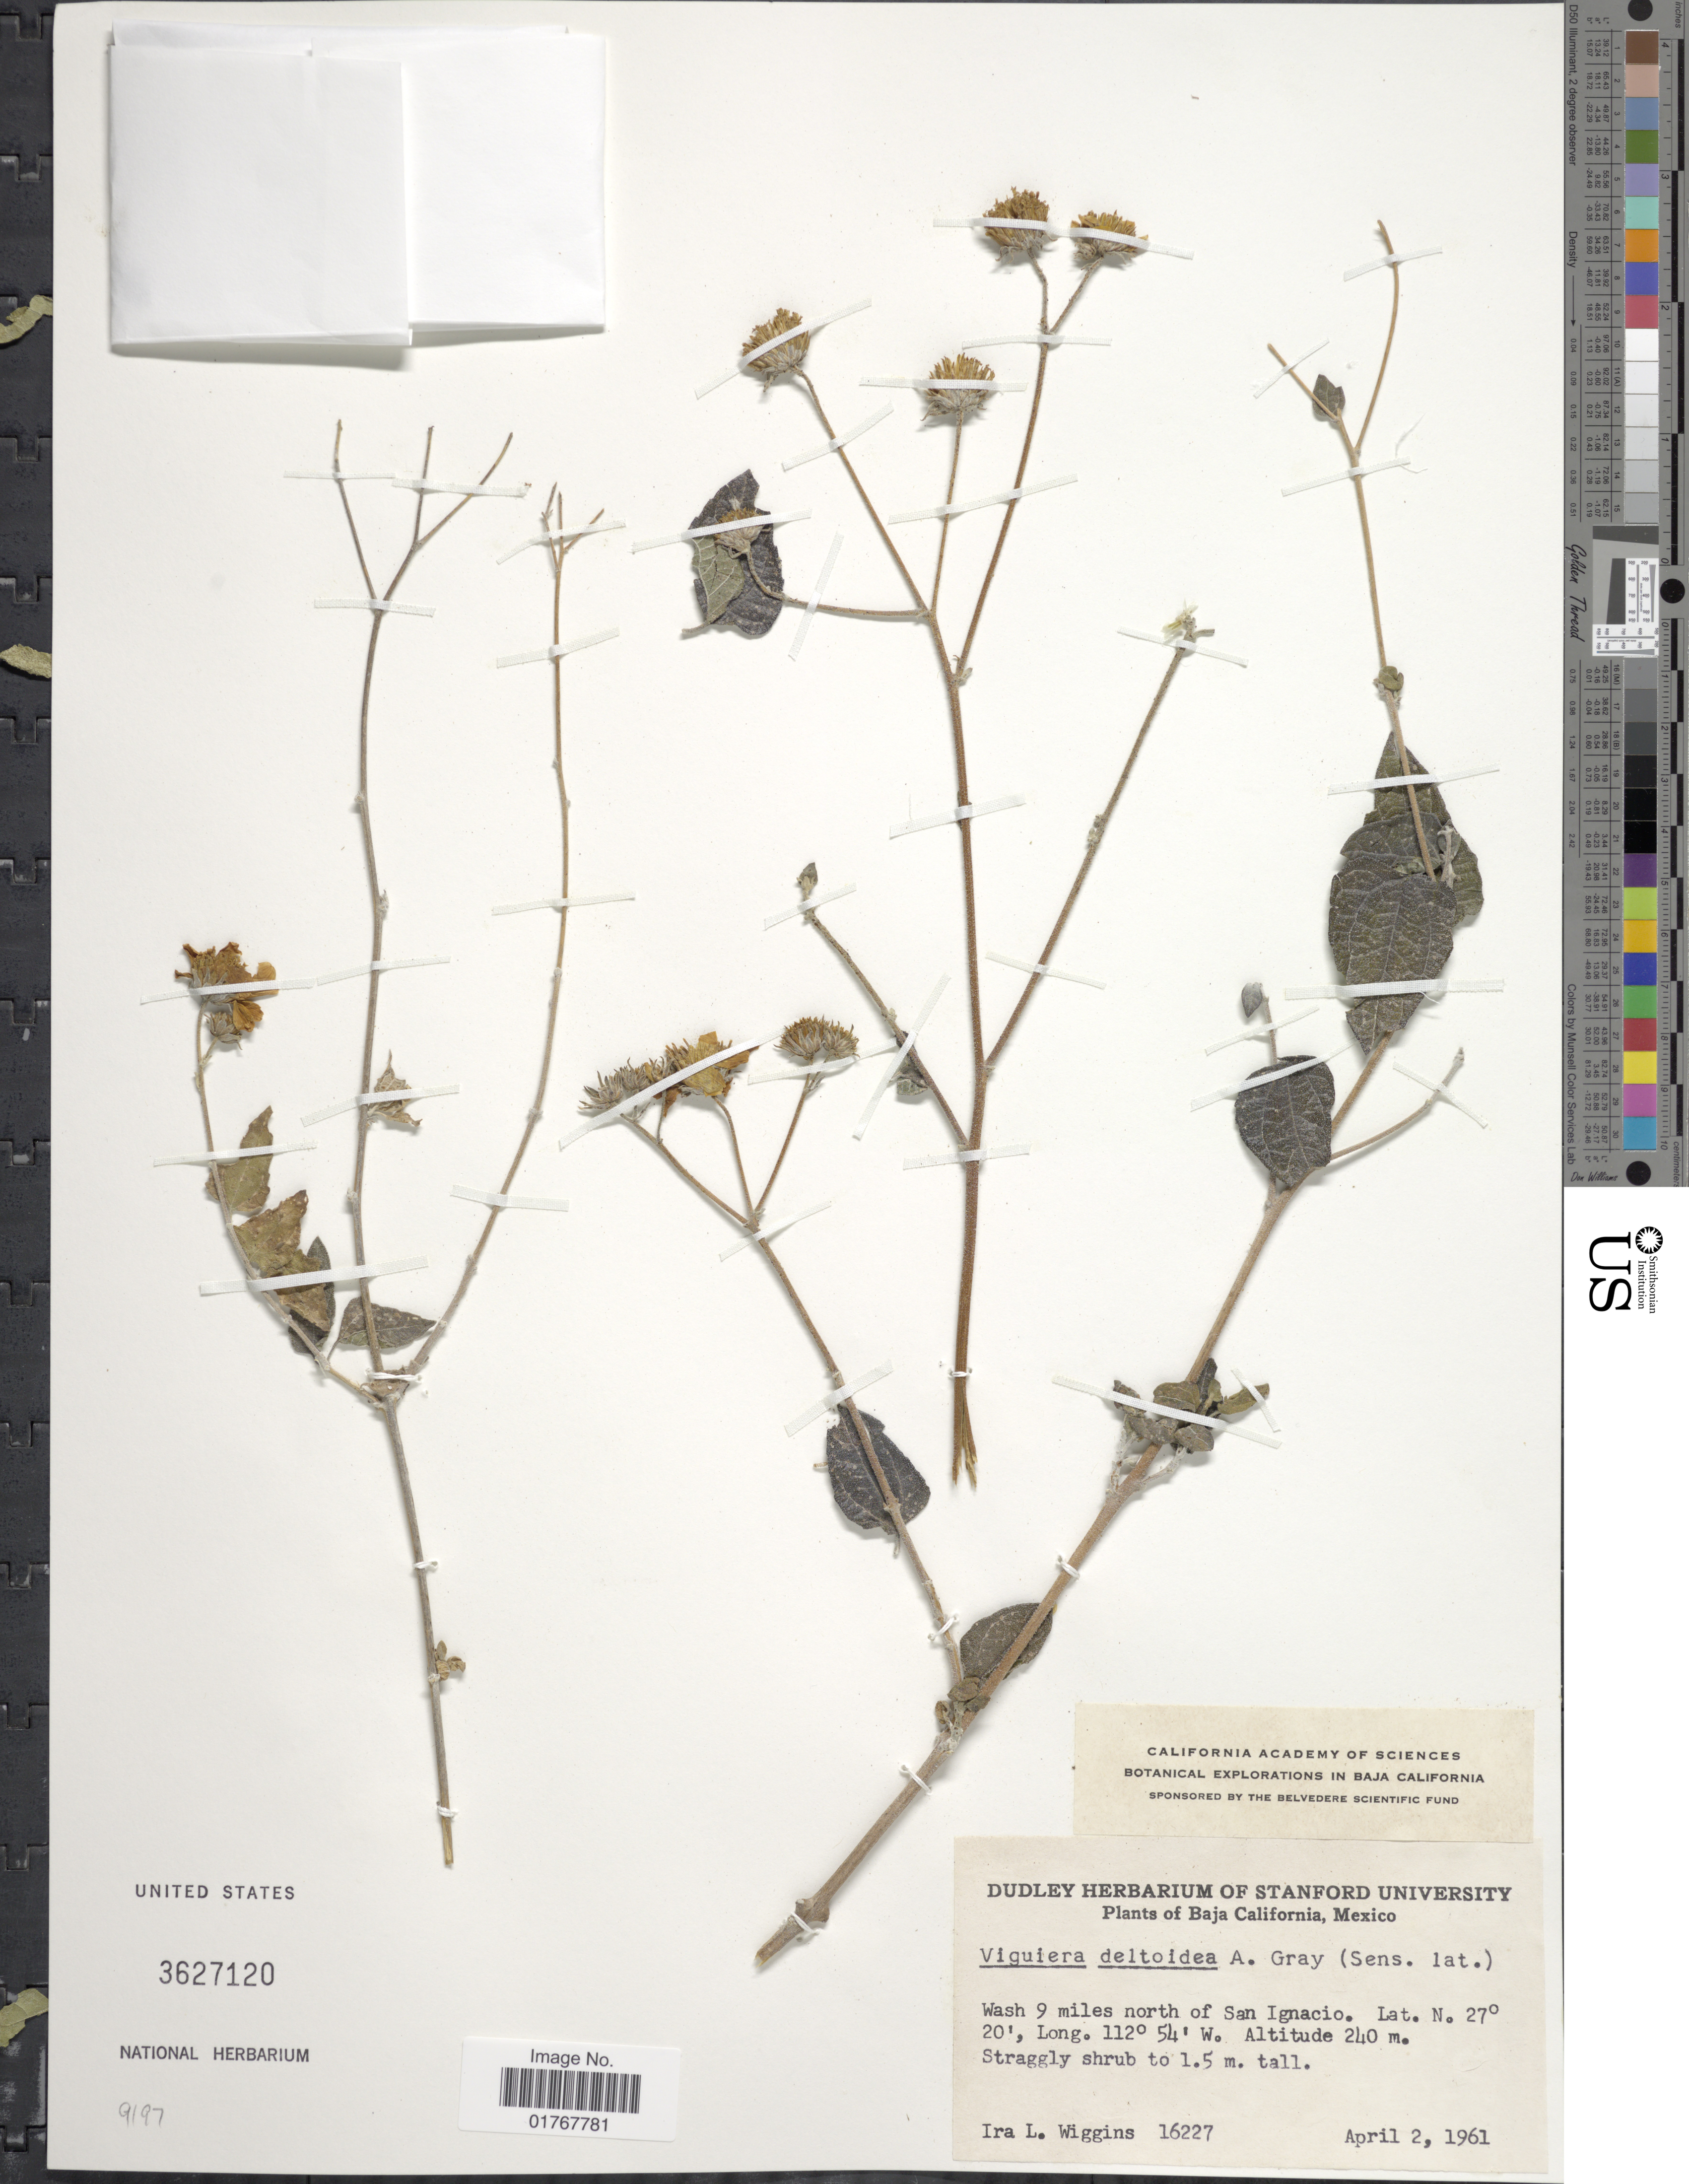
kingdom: Plantae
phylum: Tracheophyta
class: Magnoliopsida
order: Asterales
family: Asteraceae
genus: Viguiera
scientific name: Viguiera deltoidea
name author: A. Gray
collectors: I. L. Wiggins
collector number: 16227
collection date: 1961-04-02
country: Mexico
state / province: Baja California Sur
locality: Wash 9 miles north of San ignacio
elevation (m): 240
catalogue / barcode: US 3627120